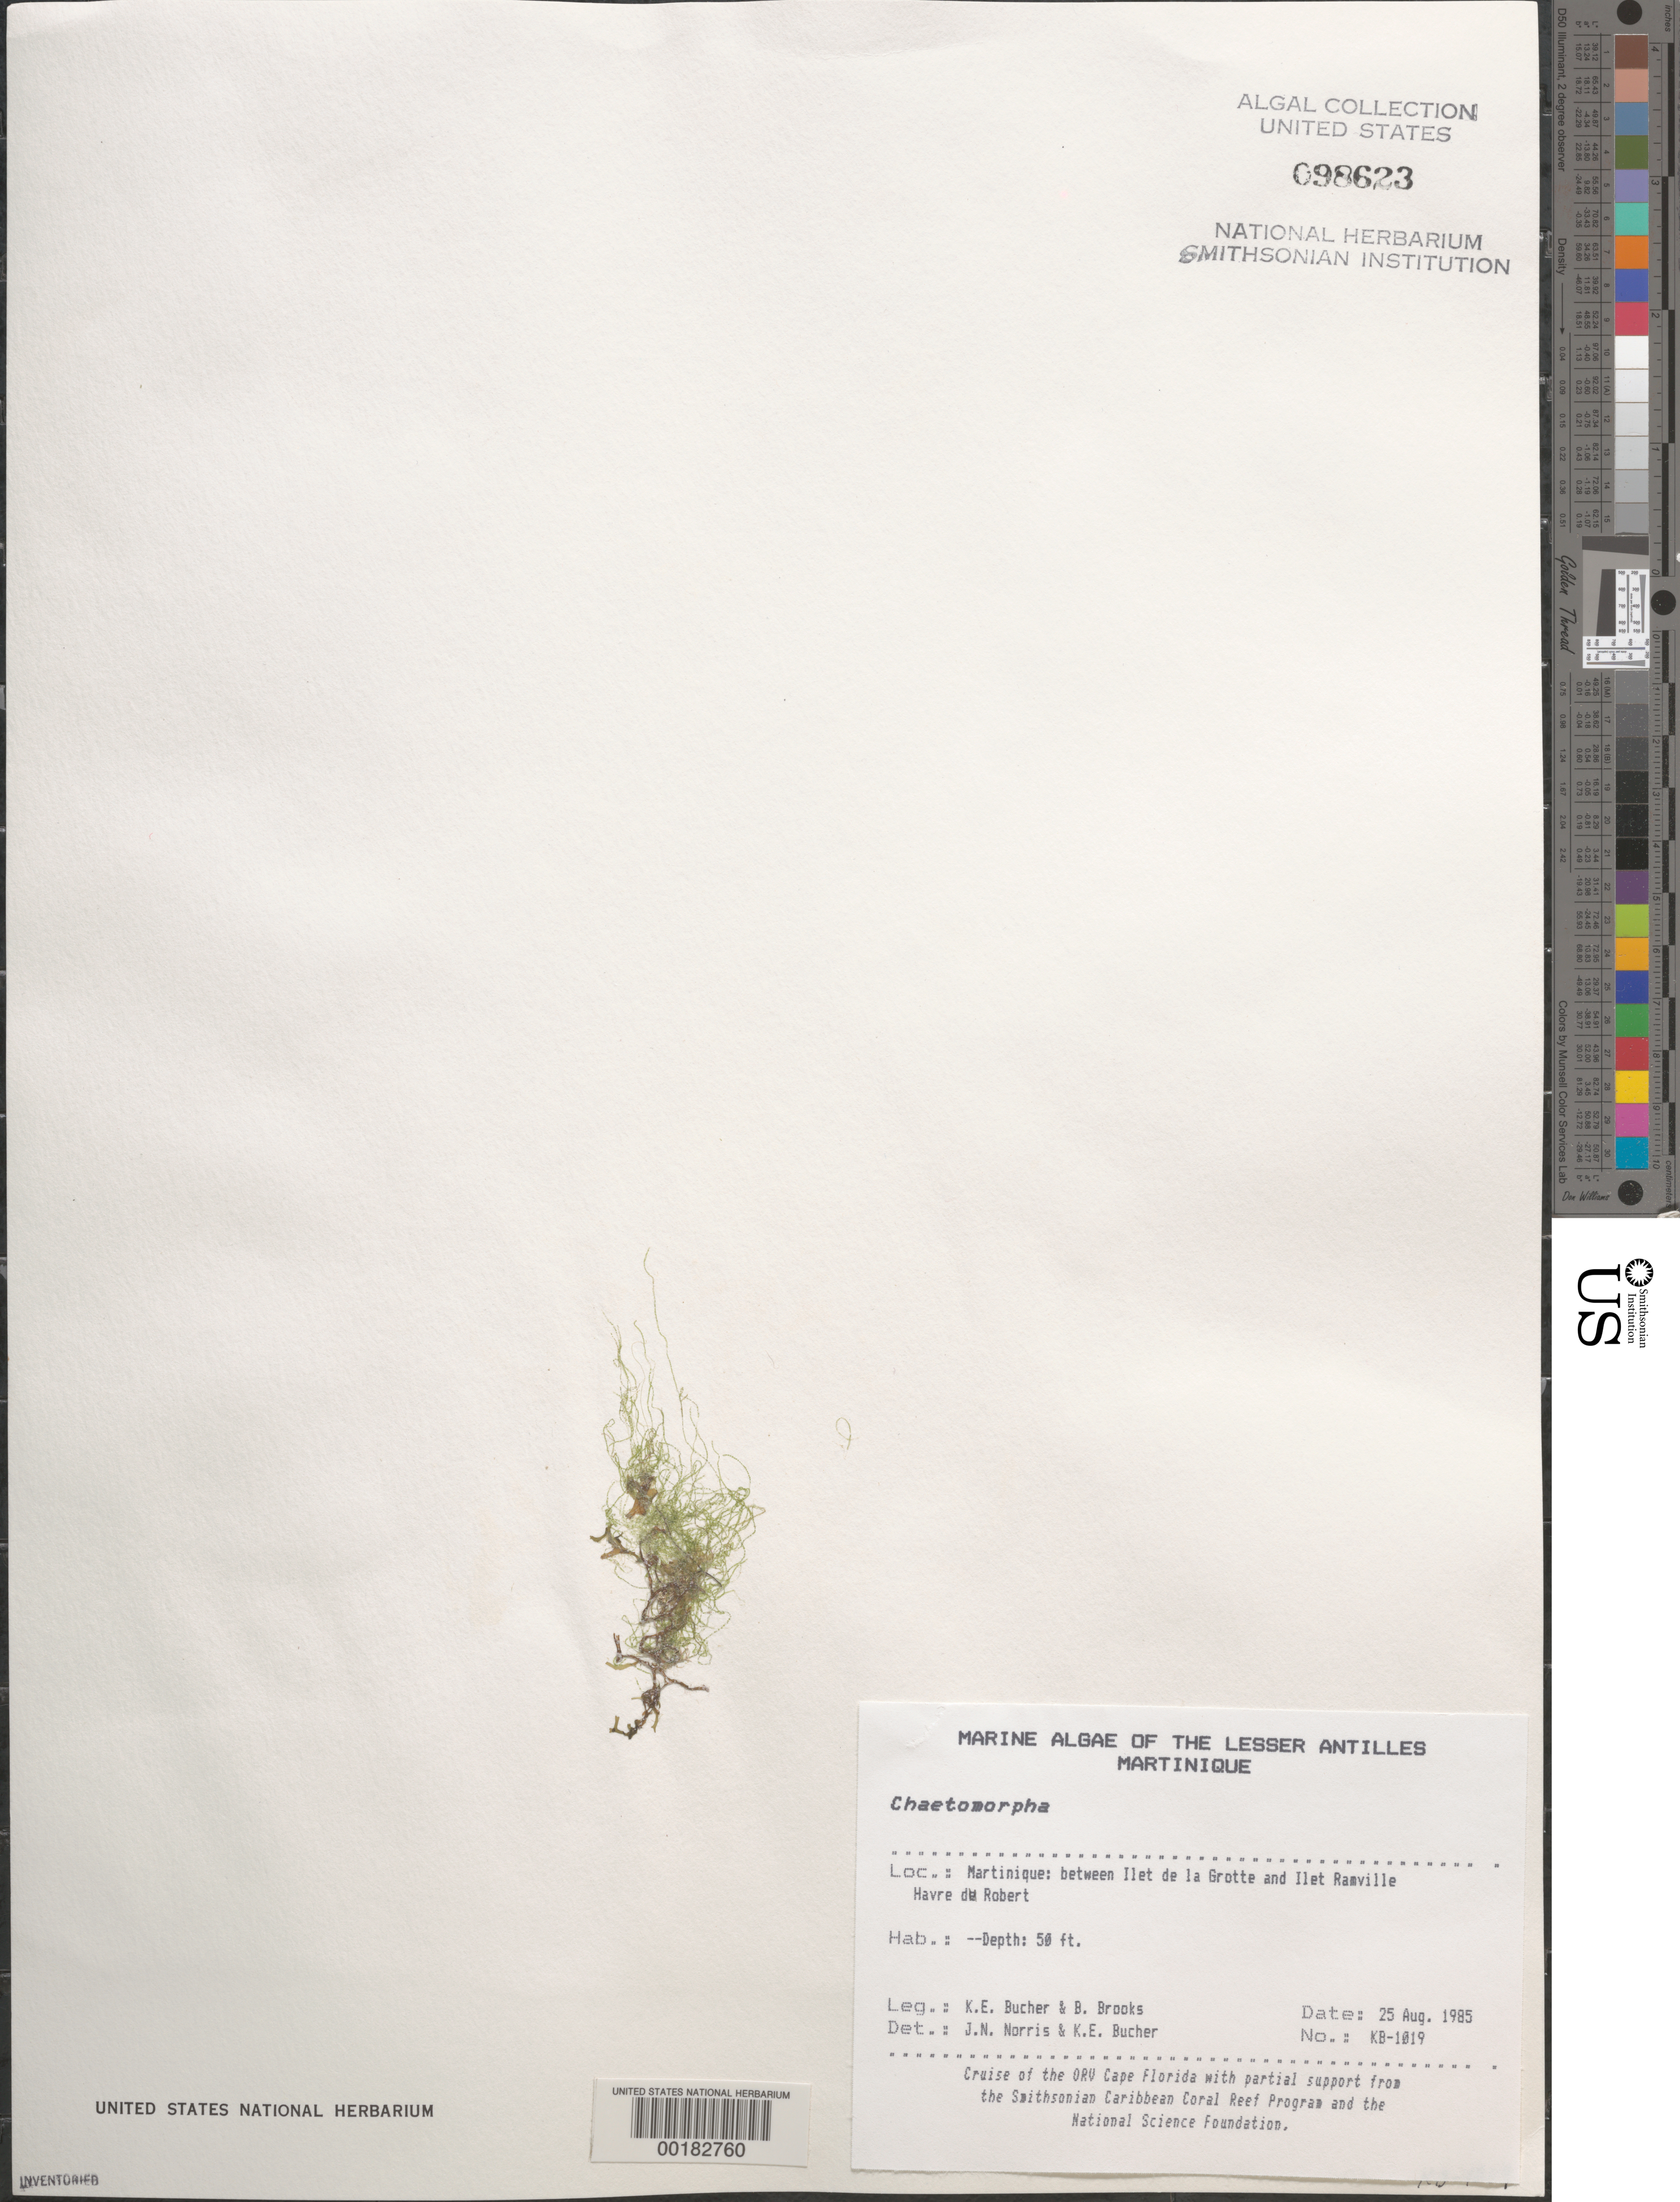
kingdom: Plantae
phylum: Chlorophyta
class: Ulvophyceae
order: Cladophorales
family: Cladophoraceae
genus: Chaetomorpha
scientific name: Chaetomorpha sp.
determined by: Norris, J. N.; Bucher, K. E.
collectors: K. E. Bucher & B. Brooks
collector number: Kb-1019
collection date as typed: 25 Aug 1985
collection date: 1985-08-25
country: Martinique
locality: Between Ilet de la Grotte and Ilet de Ramville, Havre du Robert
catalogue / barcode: US 98623